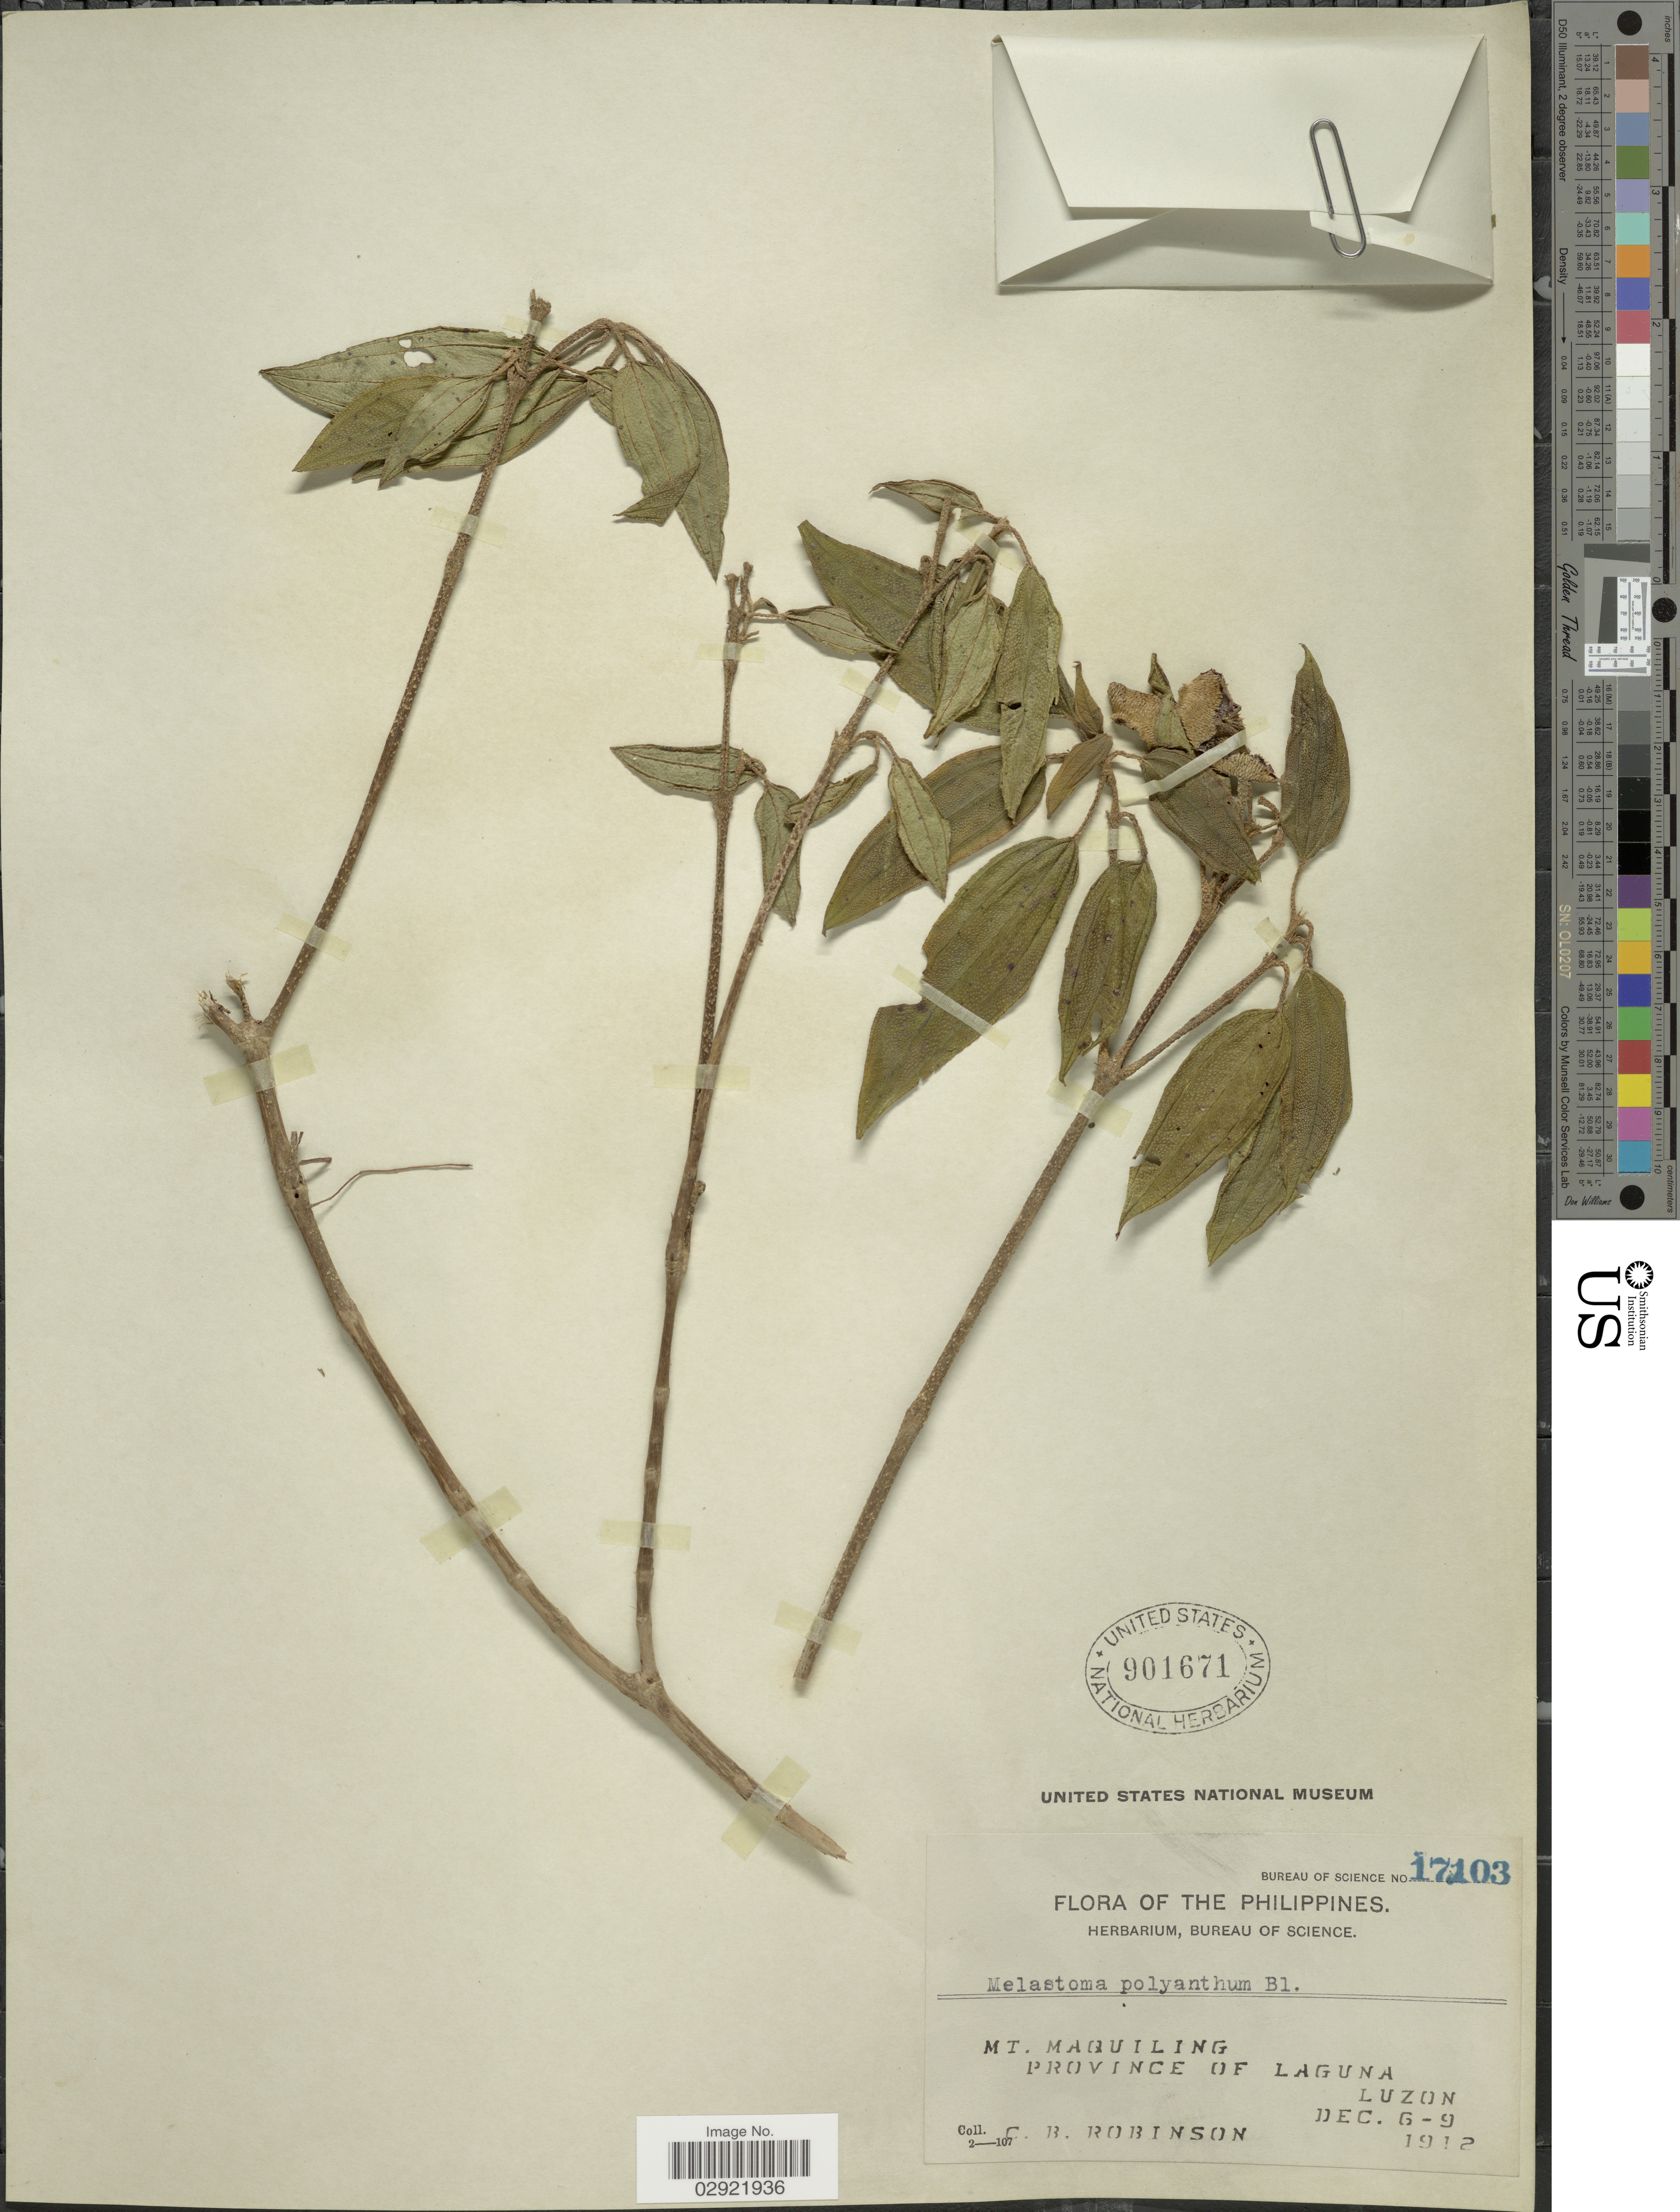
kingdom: Plantae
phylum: Tracheophyta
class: Magnoliopsida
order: Myrtales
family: Melastomataceae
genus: Melastoma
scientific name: Melastoma malabathricum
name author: L.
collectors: C. Robinson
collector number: Bureau of Science 17103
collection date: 1912-12-06/1912-12-09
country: Philippines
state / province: Calabarzon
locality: Mt. Maquiling, Province of Laguna, Luzon.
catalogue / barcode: US 901671